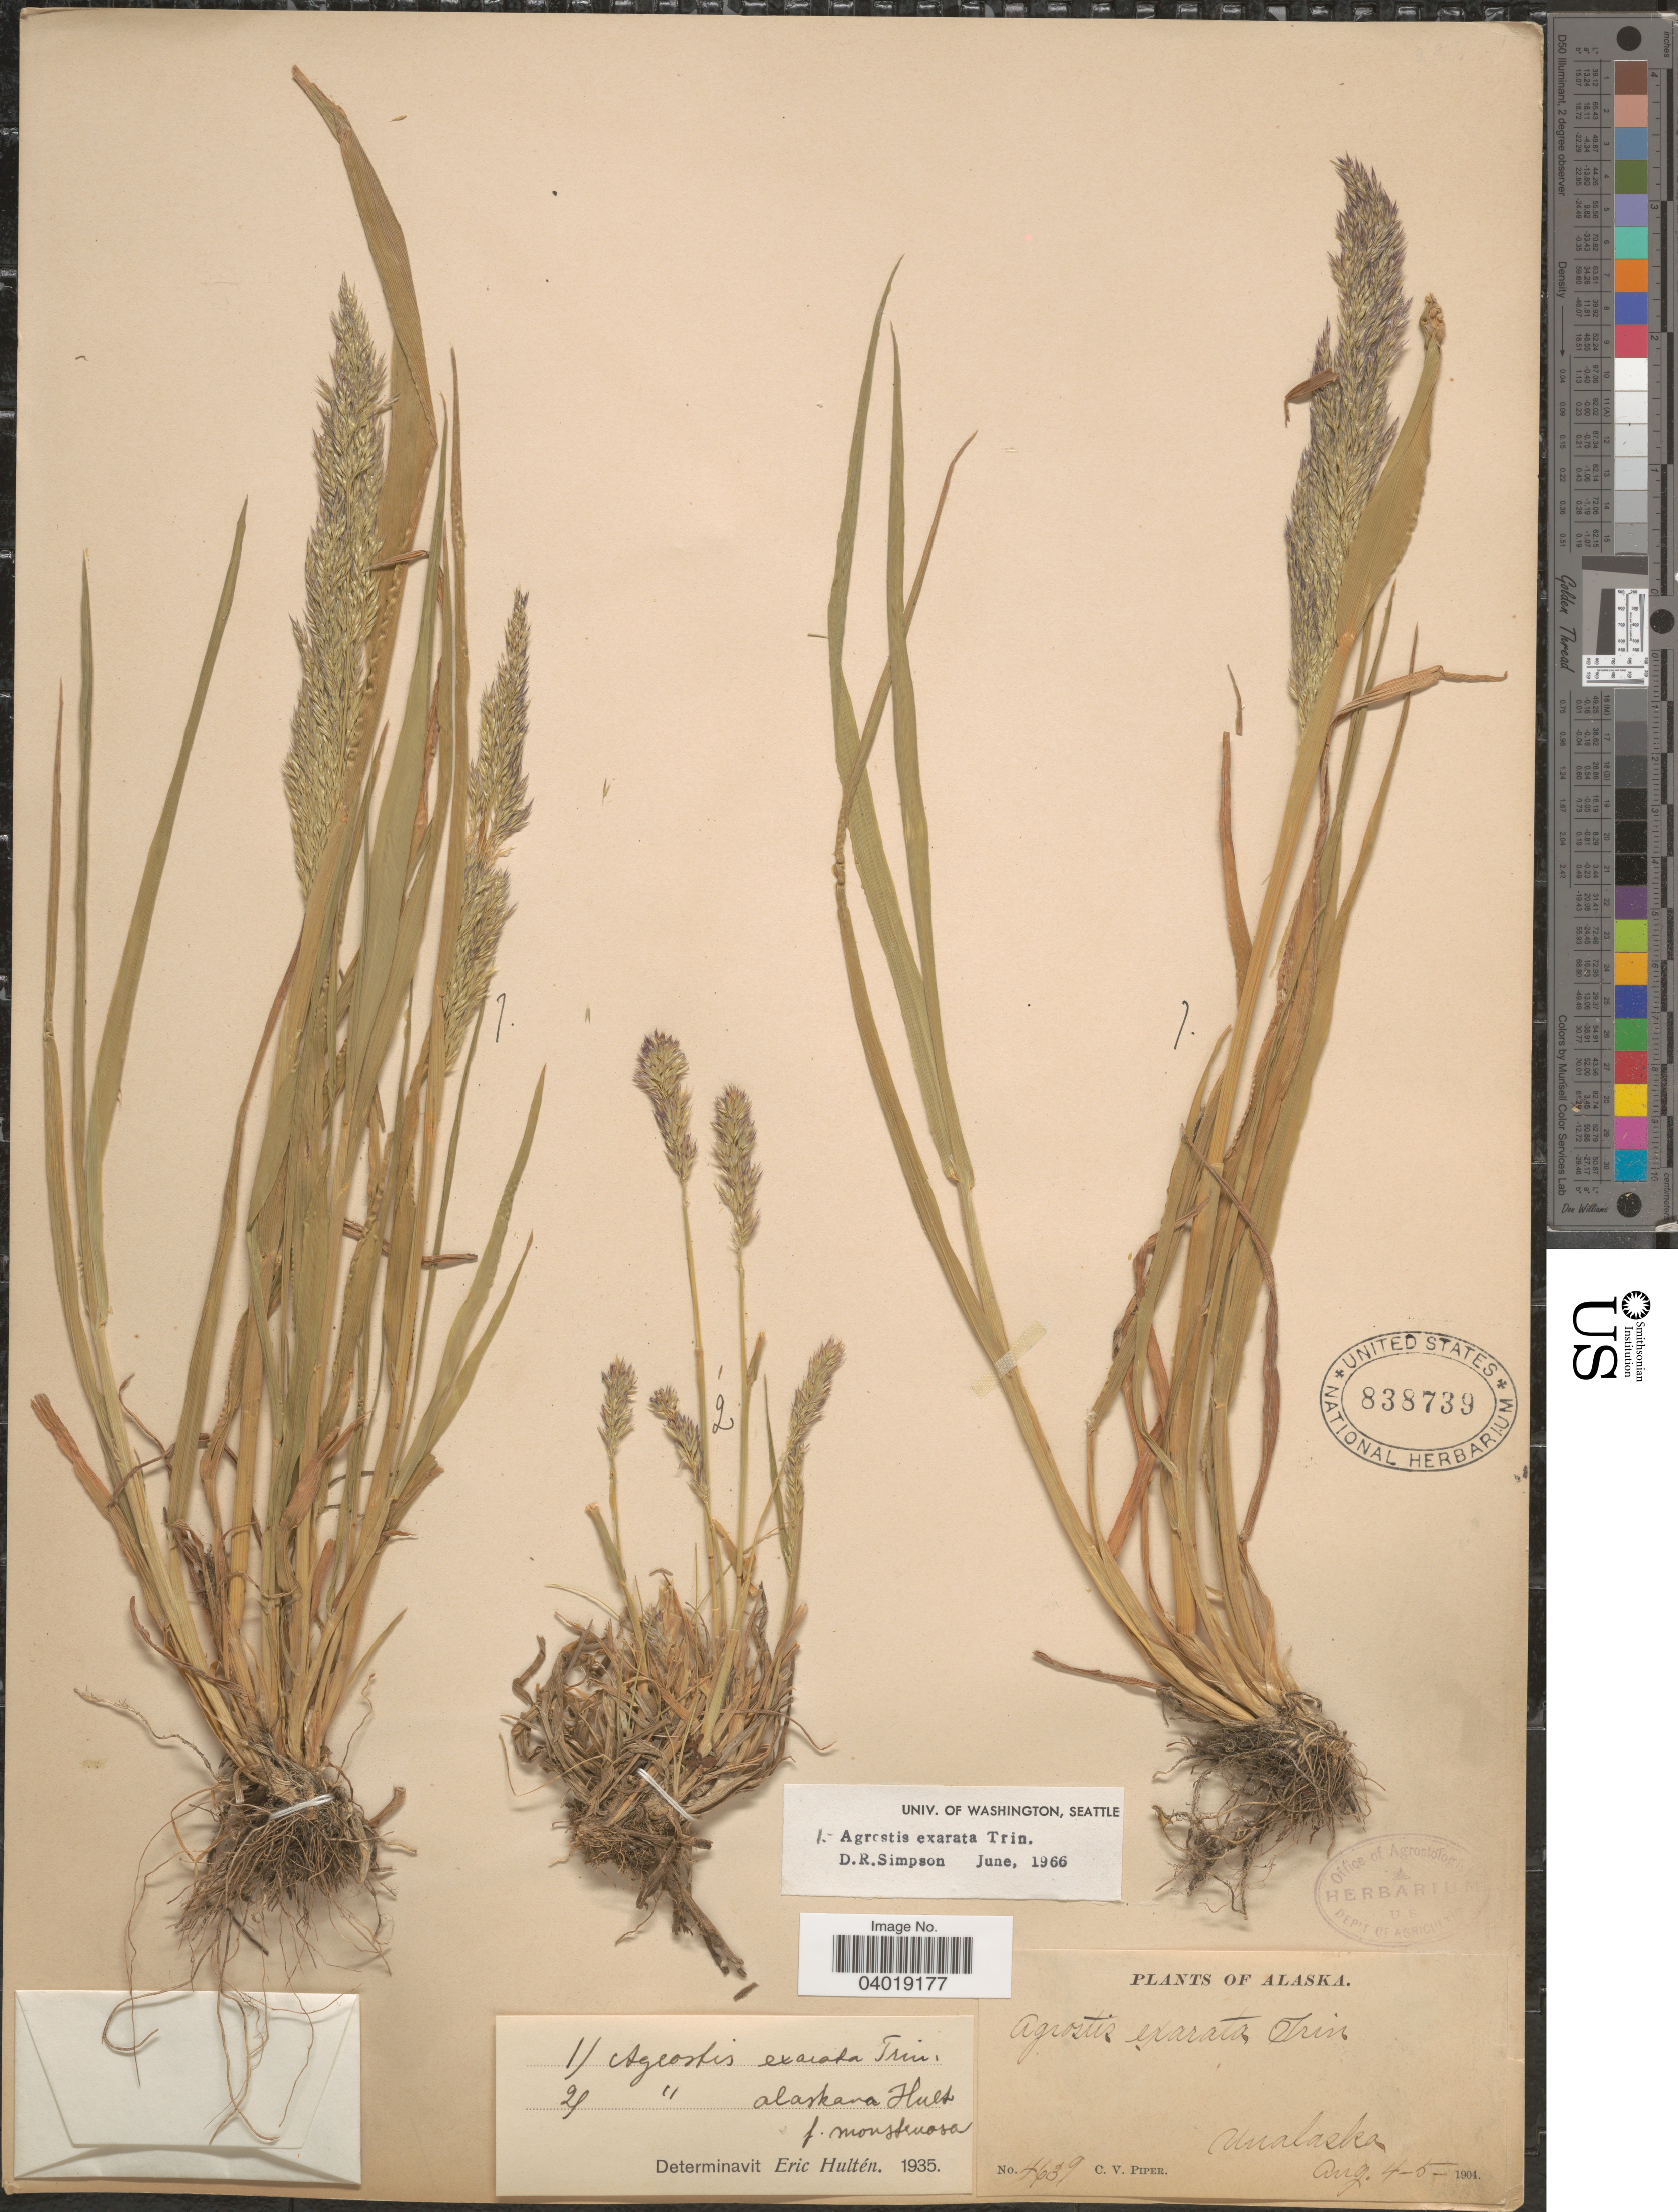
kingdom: Plantae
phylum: Tracheophyta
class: Liliopsida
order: Poales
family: Poaceae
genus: Agrostis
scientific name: Agrostis exarata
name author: Trin.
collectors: C. V. Piper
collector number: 4639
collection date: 1904-08-04/1904-08-05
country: United States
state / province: Alaska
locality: Unalaska.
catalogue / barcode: US 838739